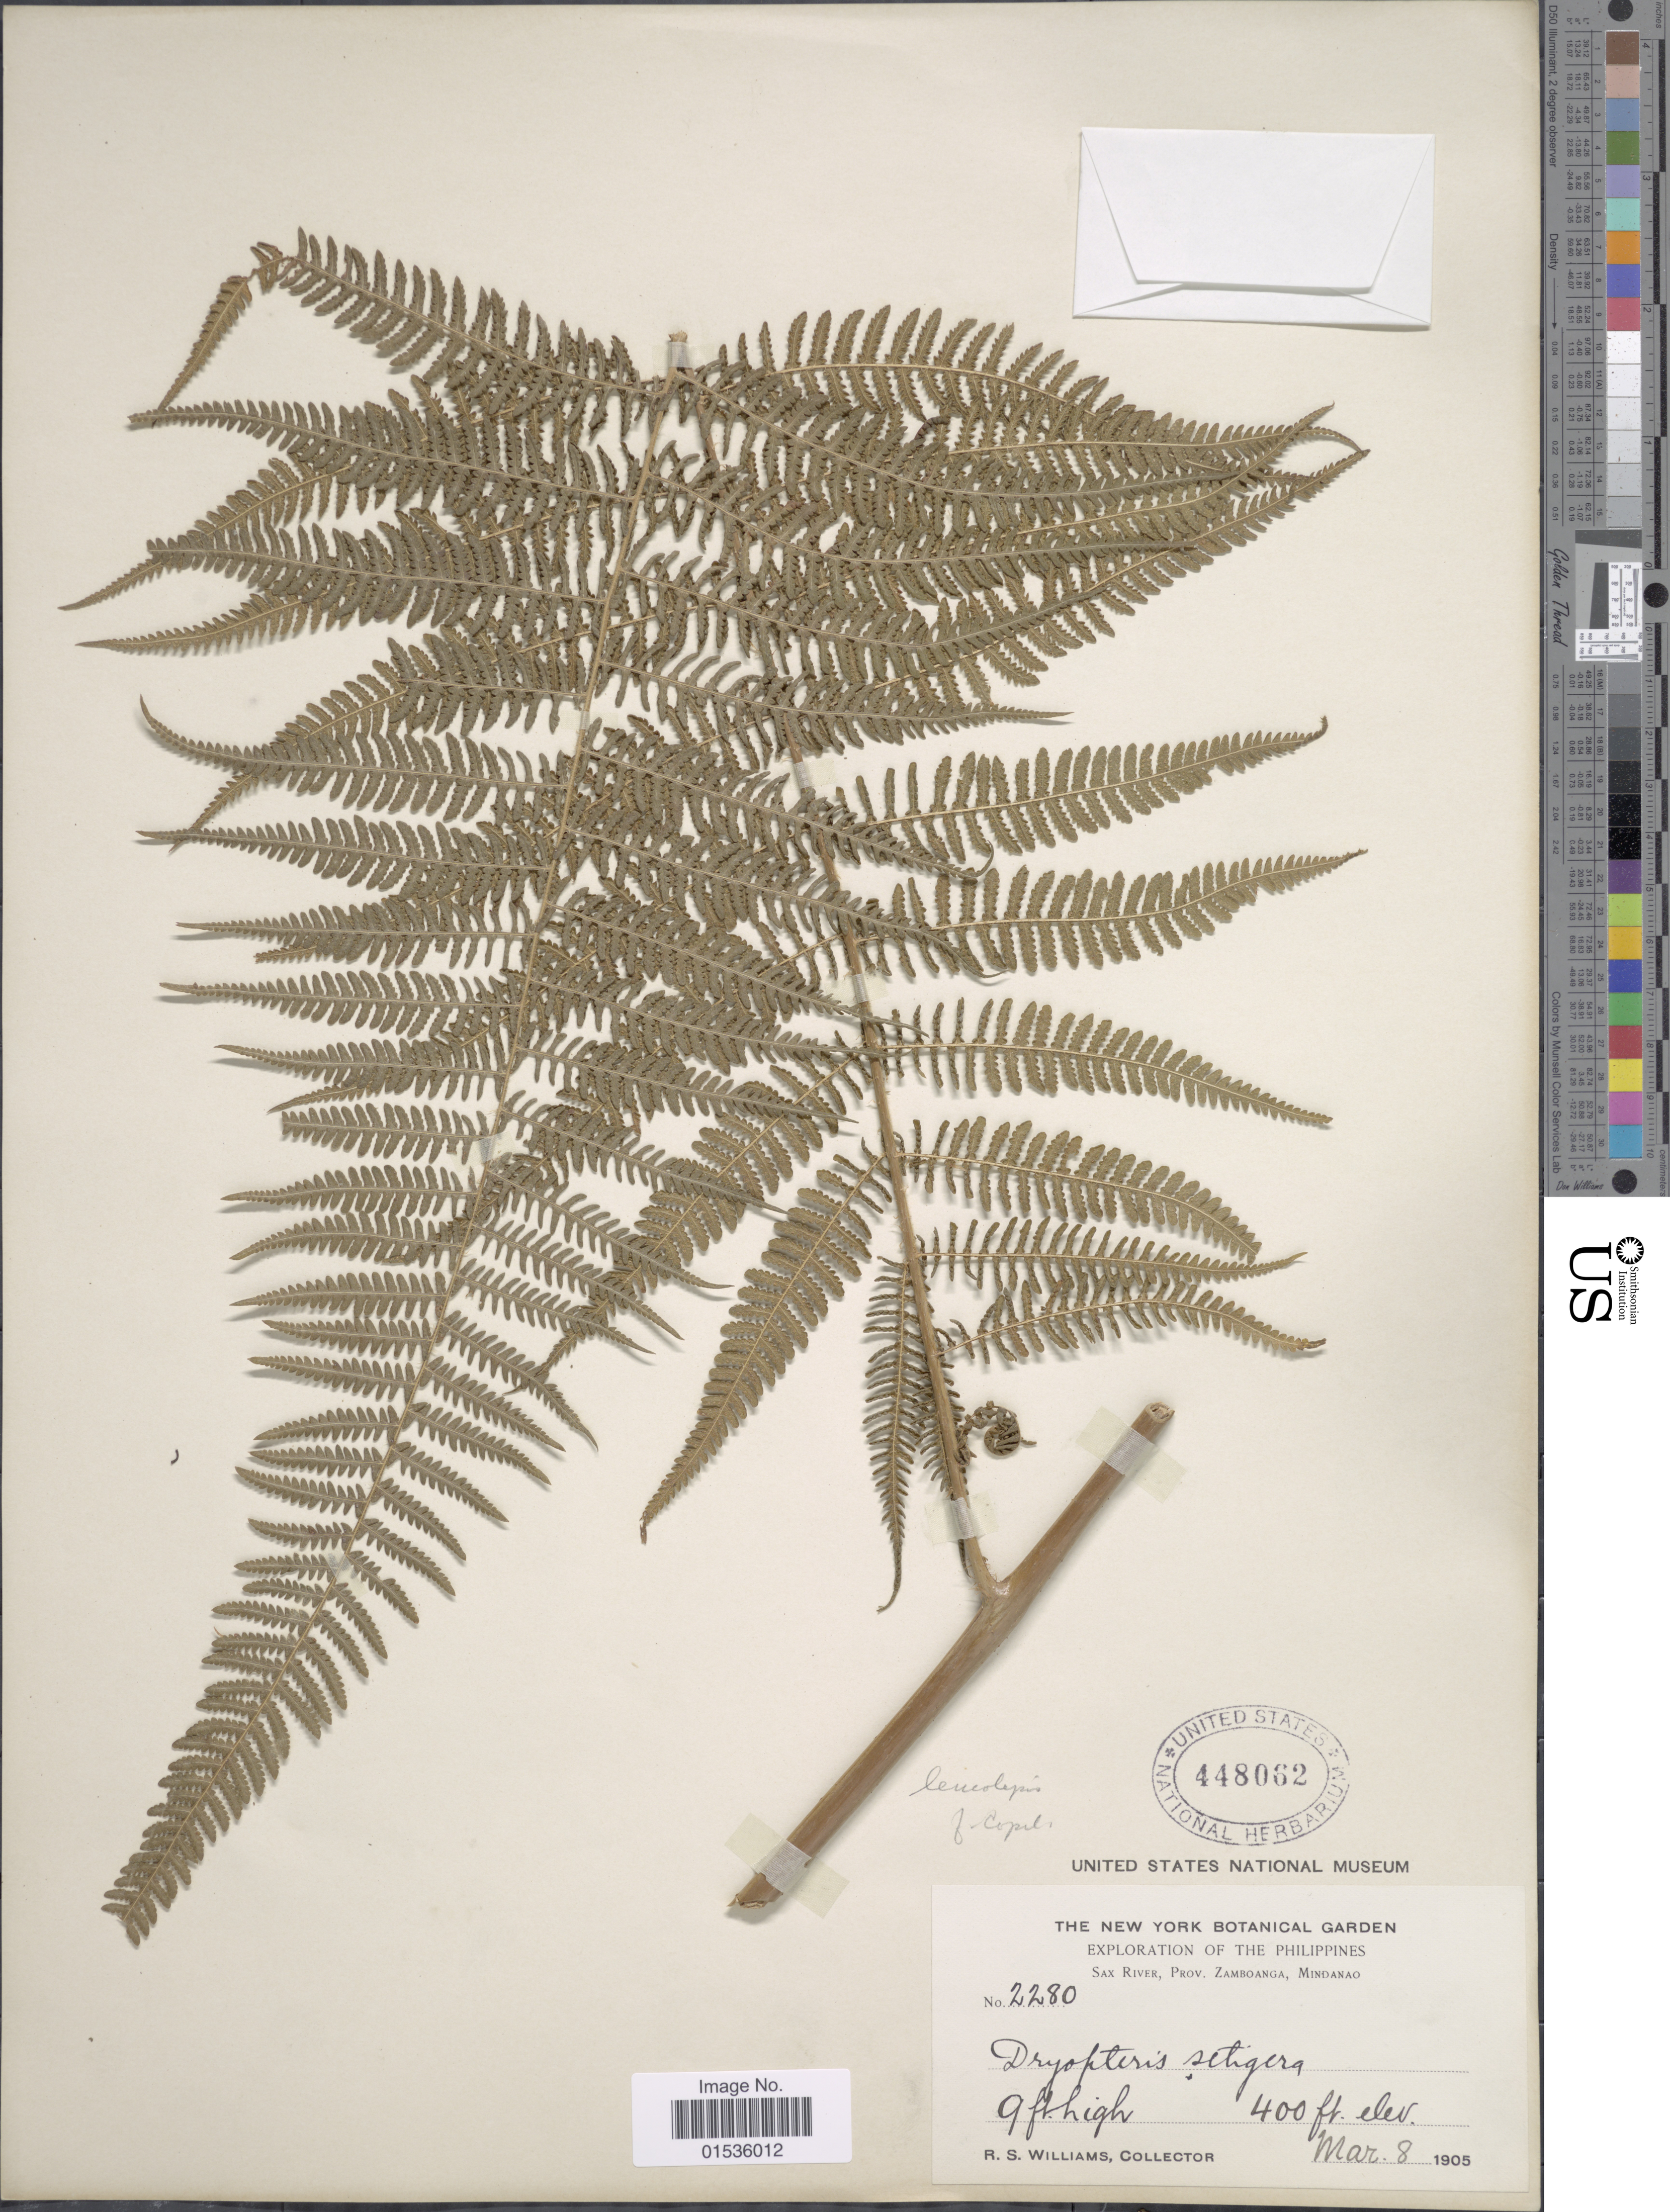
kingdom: Plantae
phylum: Tracheophyta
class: Polypodiopsida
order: Polypodiales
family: Thelypteridaceae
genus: Macrothelypteris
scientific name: Macrothelypteris polypodioides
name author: (Hook.) Holttum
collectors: R. S. Williams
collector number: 2280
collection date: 1905-03-08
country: Philippines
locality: Philippines, Sax River, Prov. Zamboanga, Mindanao.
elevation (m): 122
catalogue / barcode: US 448062